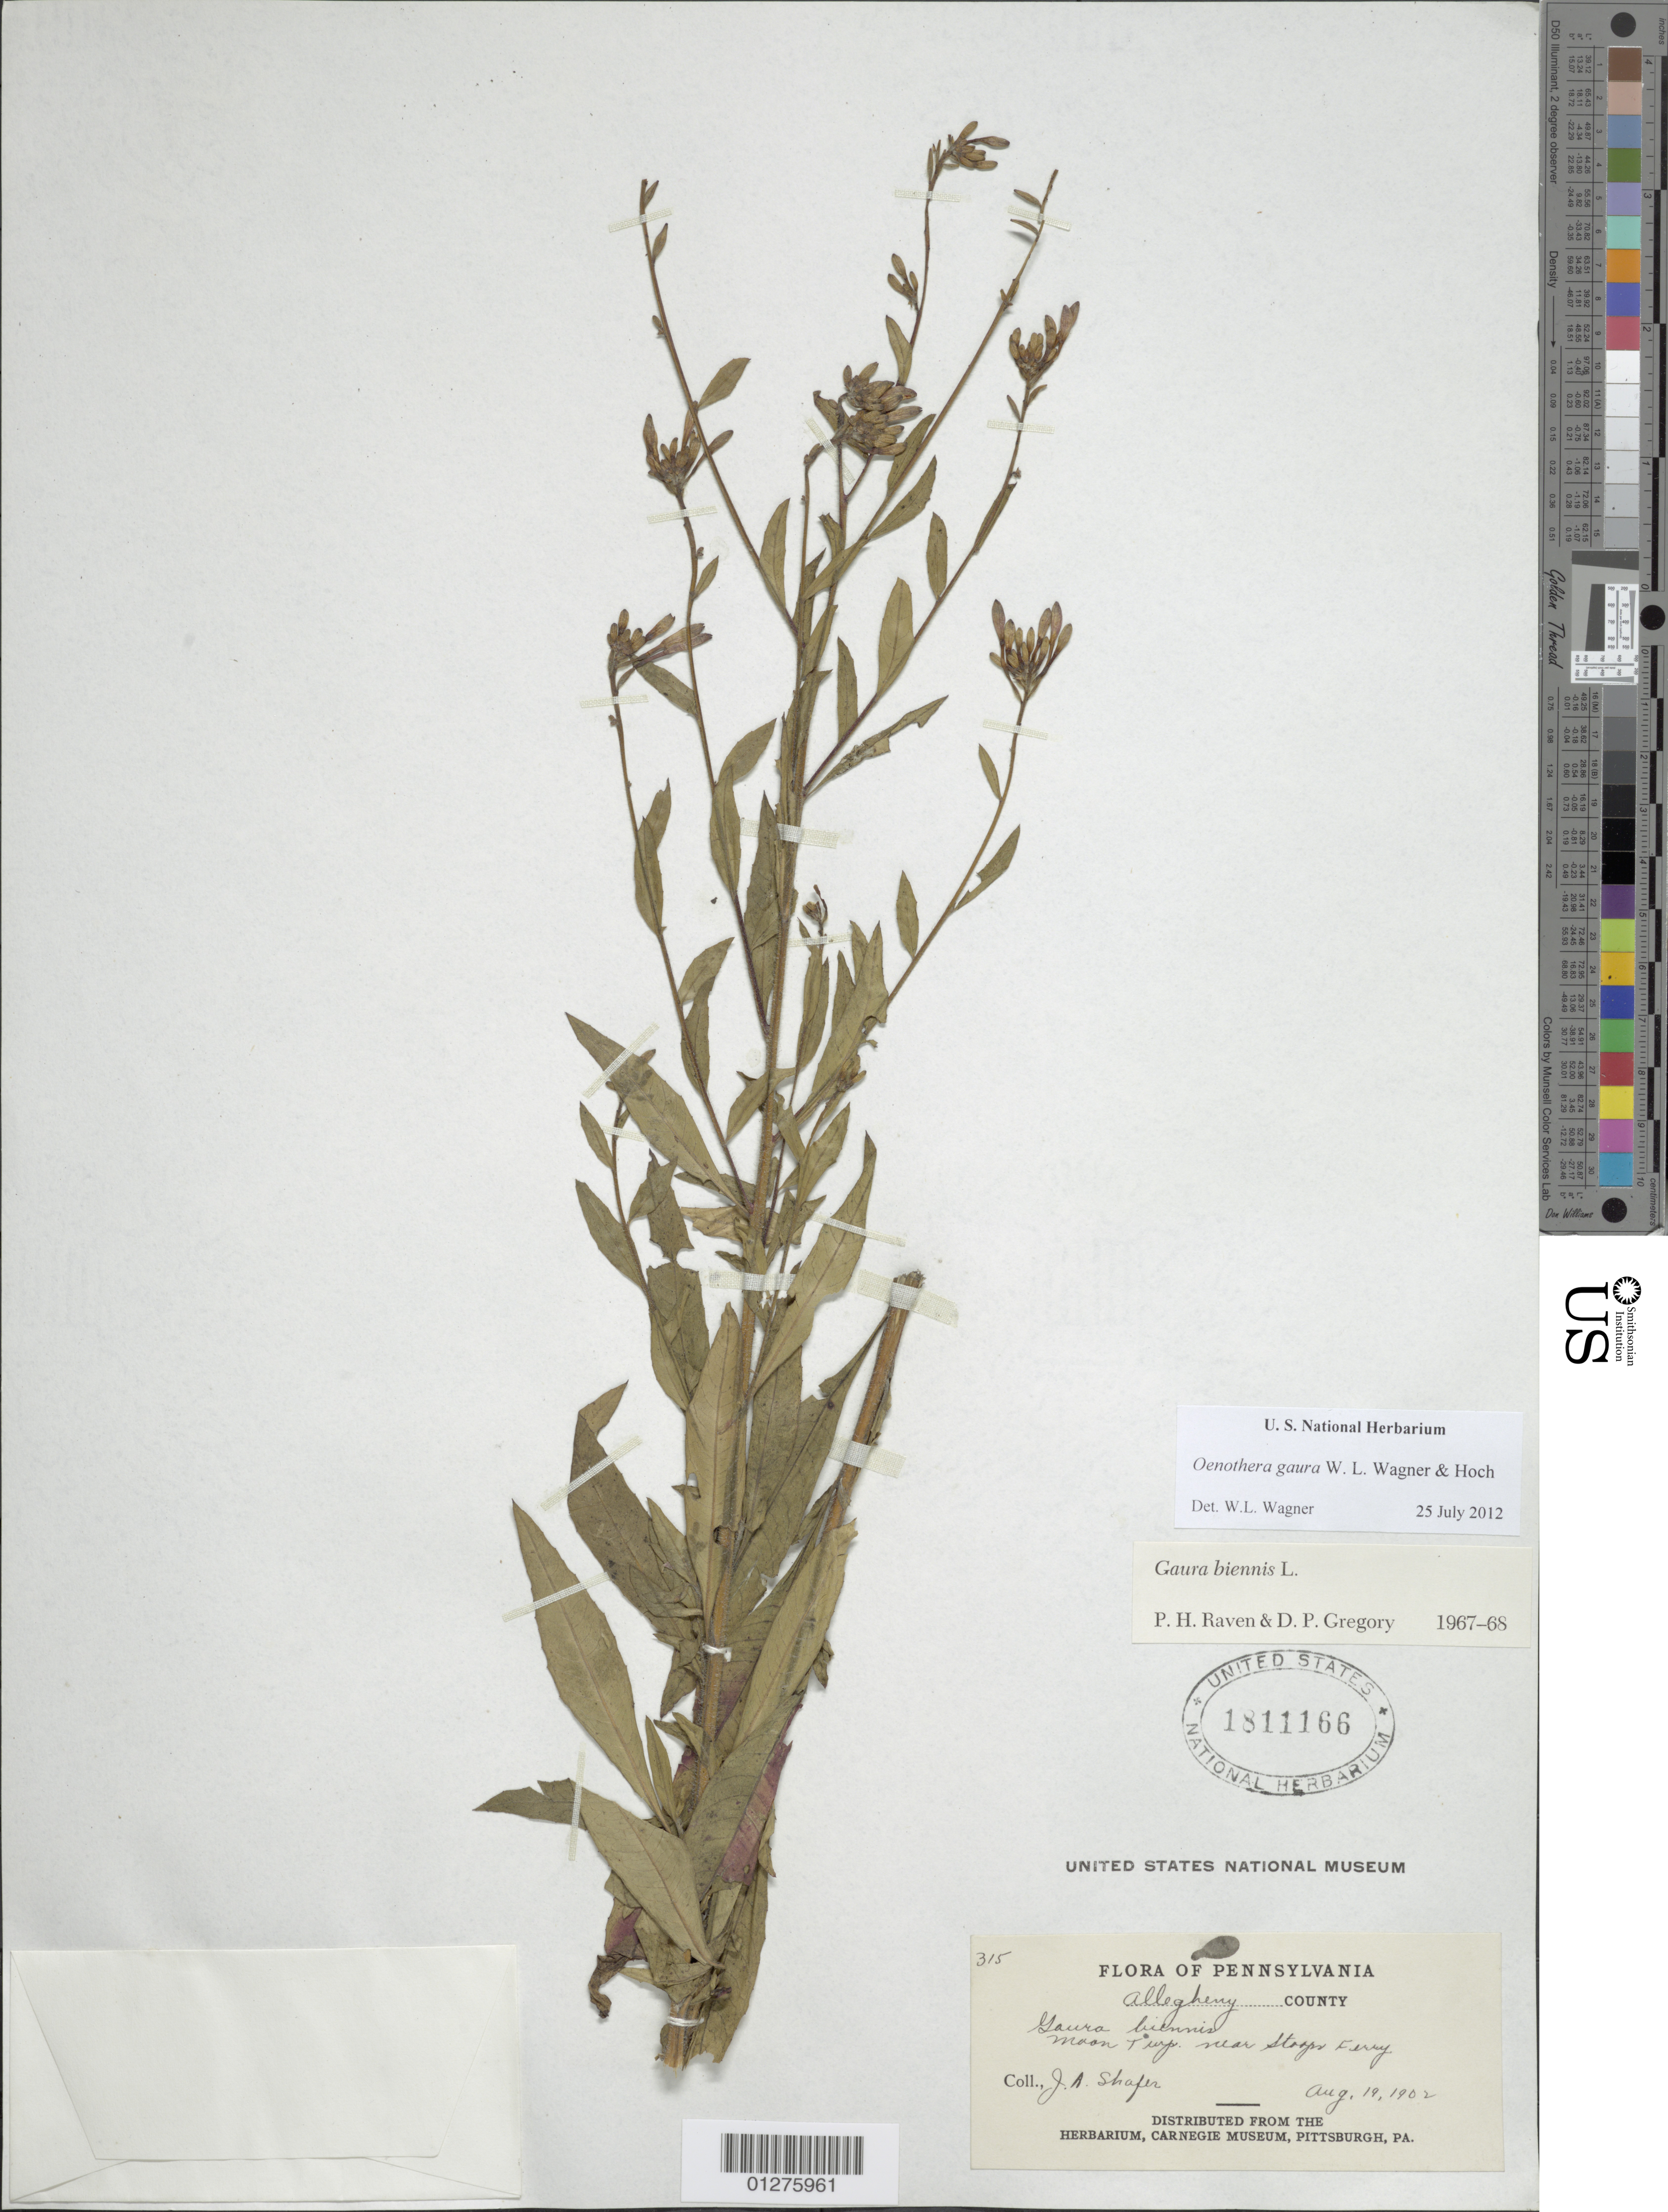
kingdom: Plantae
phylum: Tracheophyta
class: Magnoliopsida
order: Myrtales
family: Onagraceae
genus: Oenothera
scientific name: Oenothera gaura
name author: W.L. Wagner & Hoch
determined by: Wagner, W. L., (BOT), Smithsonian Institution - National Museum of Natural History (UNITED STATES)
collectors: J. A. Shafer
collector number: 315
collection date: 1902-08-19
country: United States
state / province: Pennsylvania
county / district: Allegheny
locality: Moon Twp. near Stoope Ferry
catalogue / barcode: US 1811166